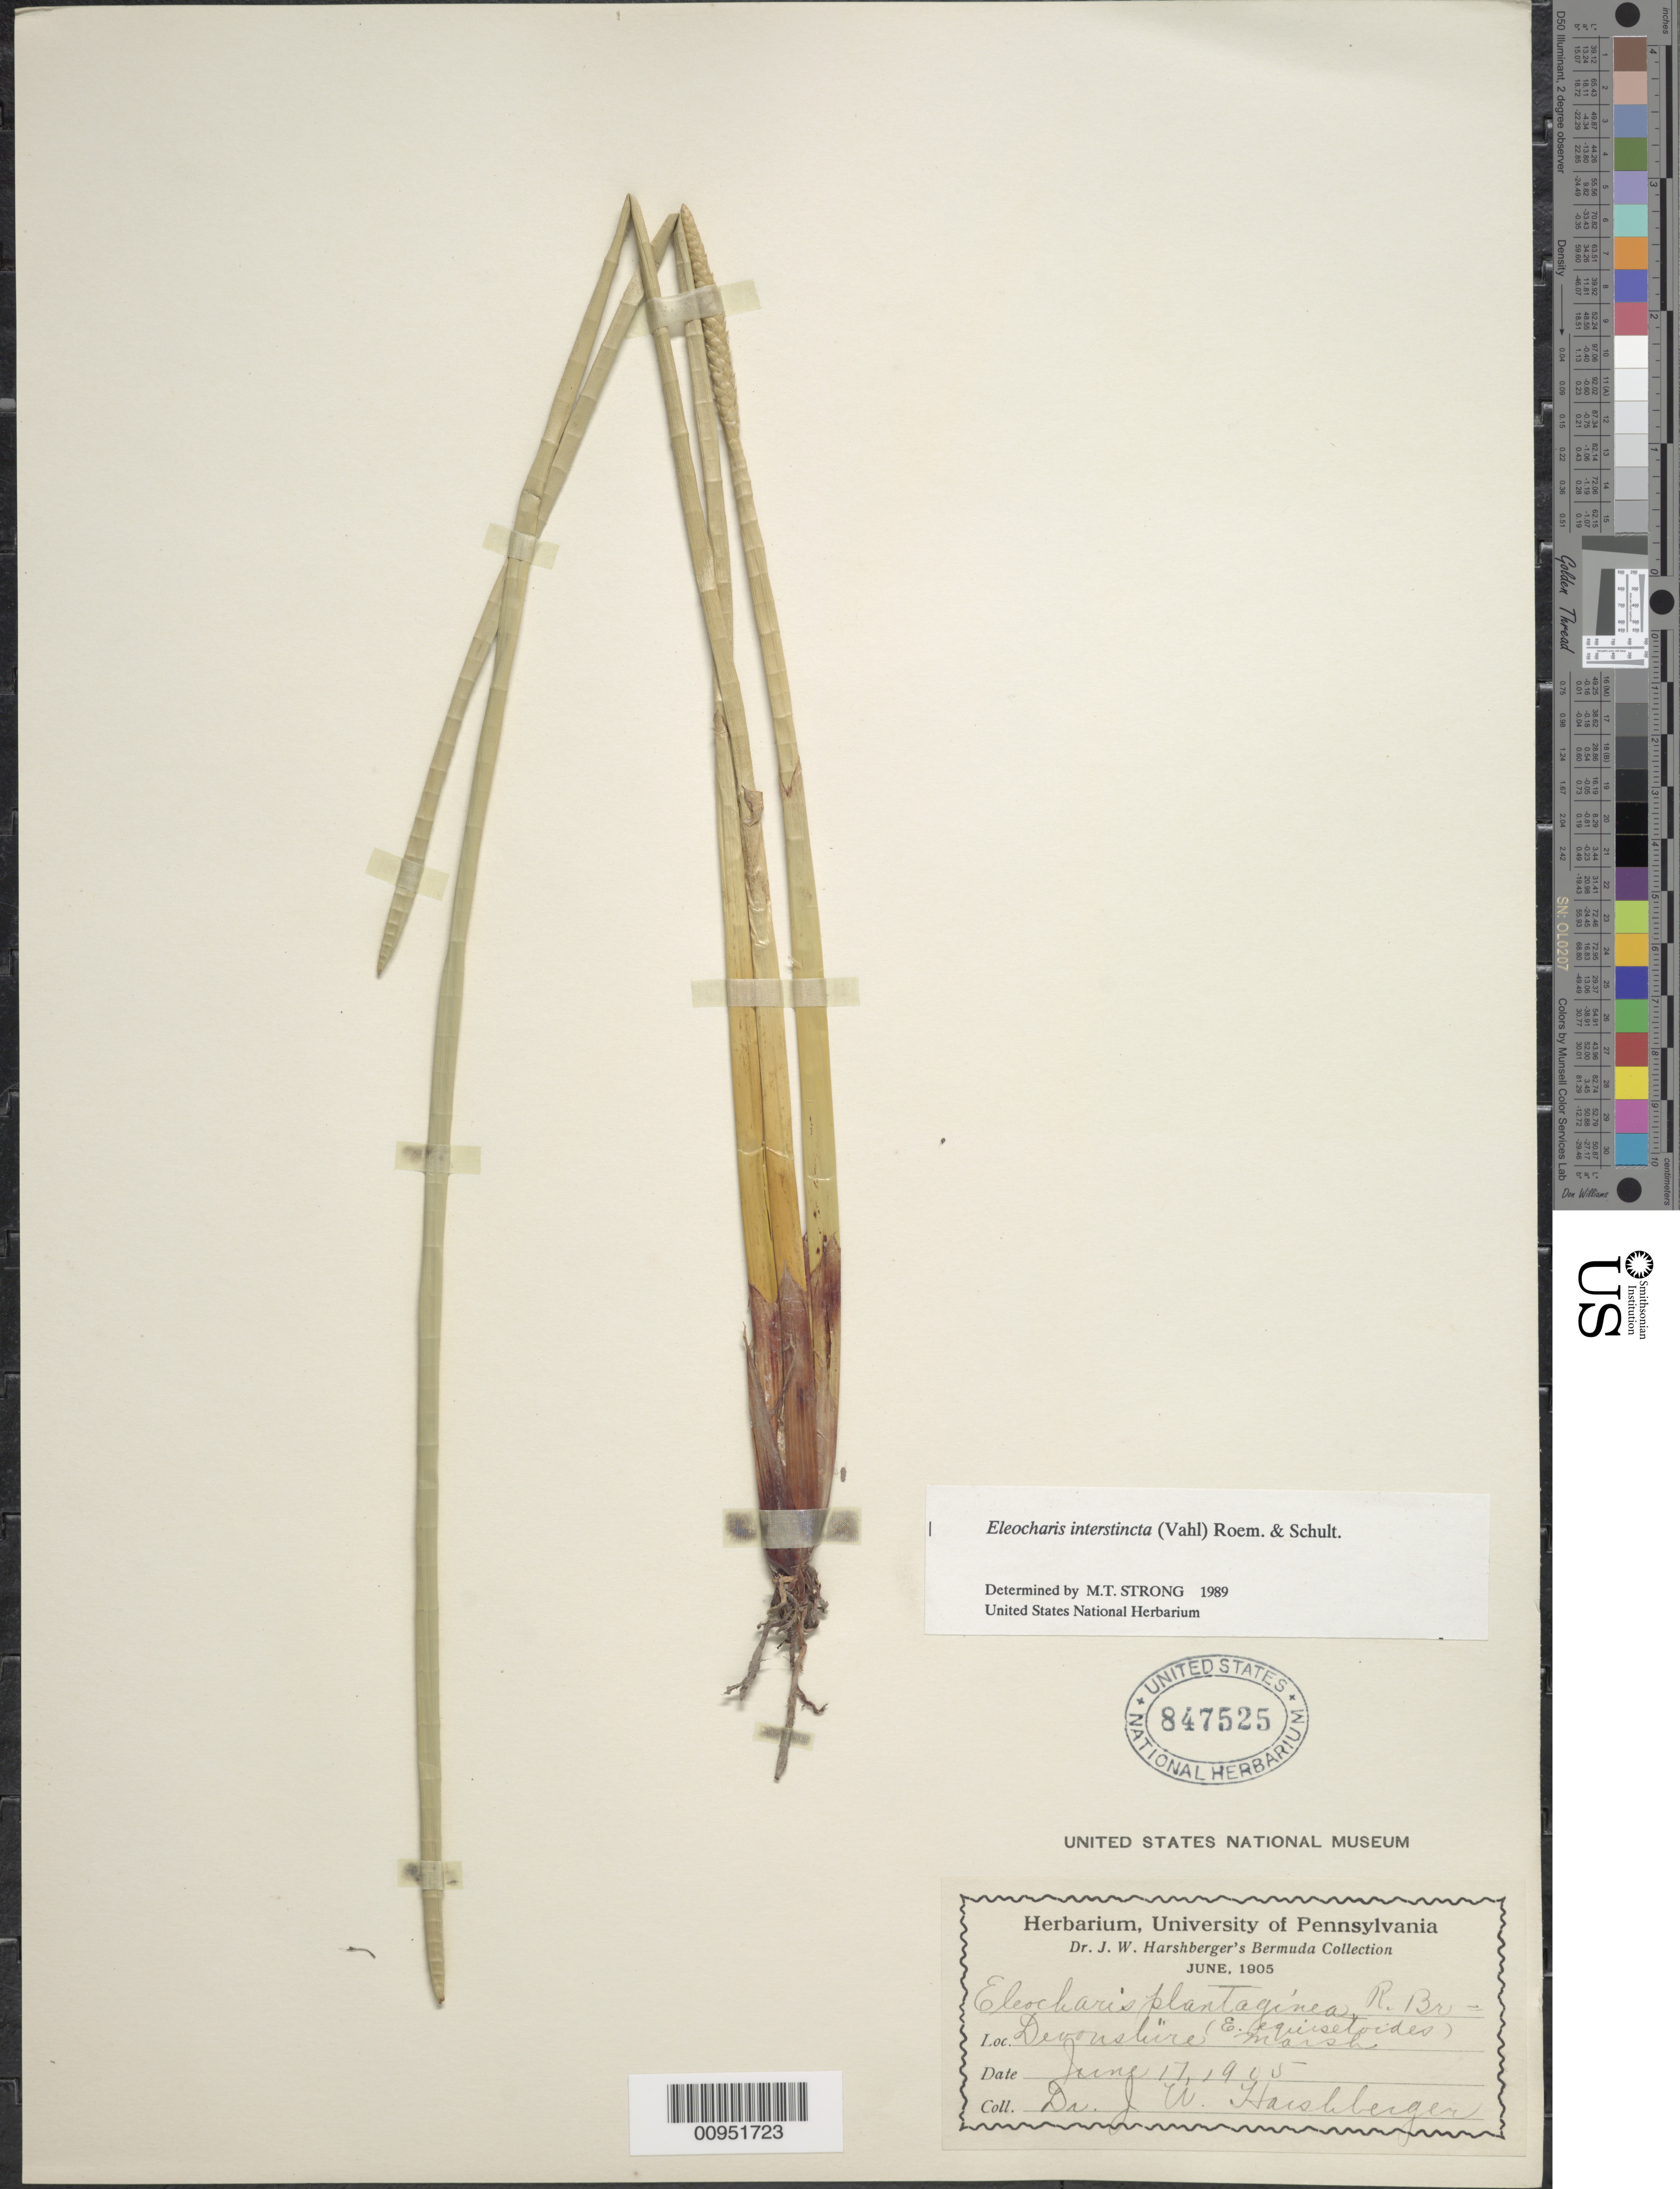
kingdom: Plantae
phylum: Tracheophyta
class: Liliopsida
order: Poales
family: Cyperaceae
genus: Eleocharis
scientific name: Eleocharis interstincta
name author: (Vahl) Roem. & Schult.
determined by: Strong, M. T., (US), Smithsonian Institution - National Museum of Natural History (UNITED STATES)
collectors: J. W. Harshberger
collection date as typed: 17 Jun 1905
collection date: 1905-06-17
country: Bermuda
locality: Devonshire Marsh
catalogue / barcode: US 847525